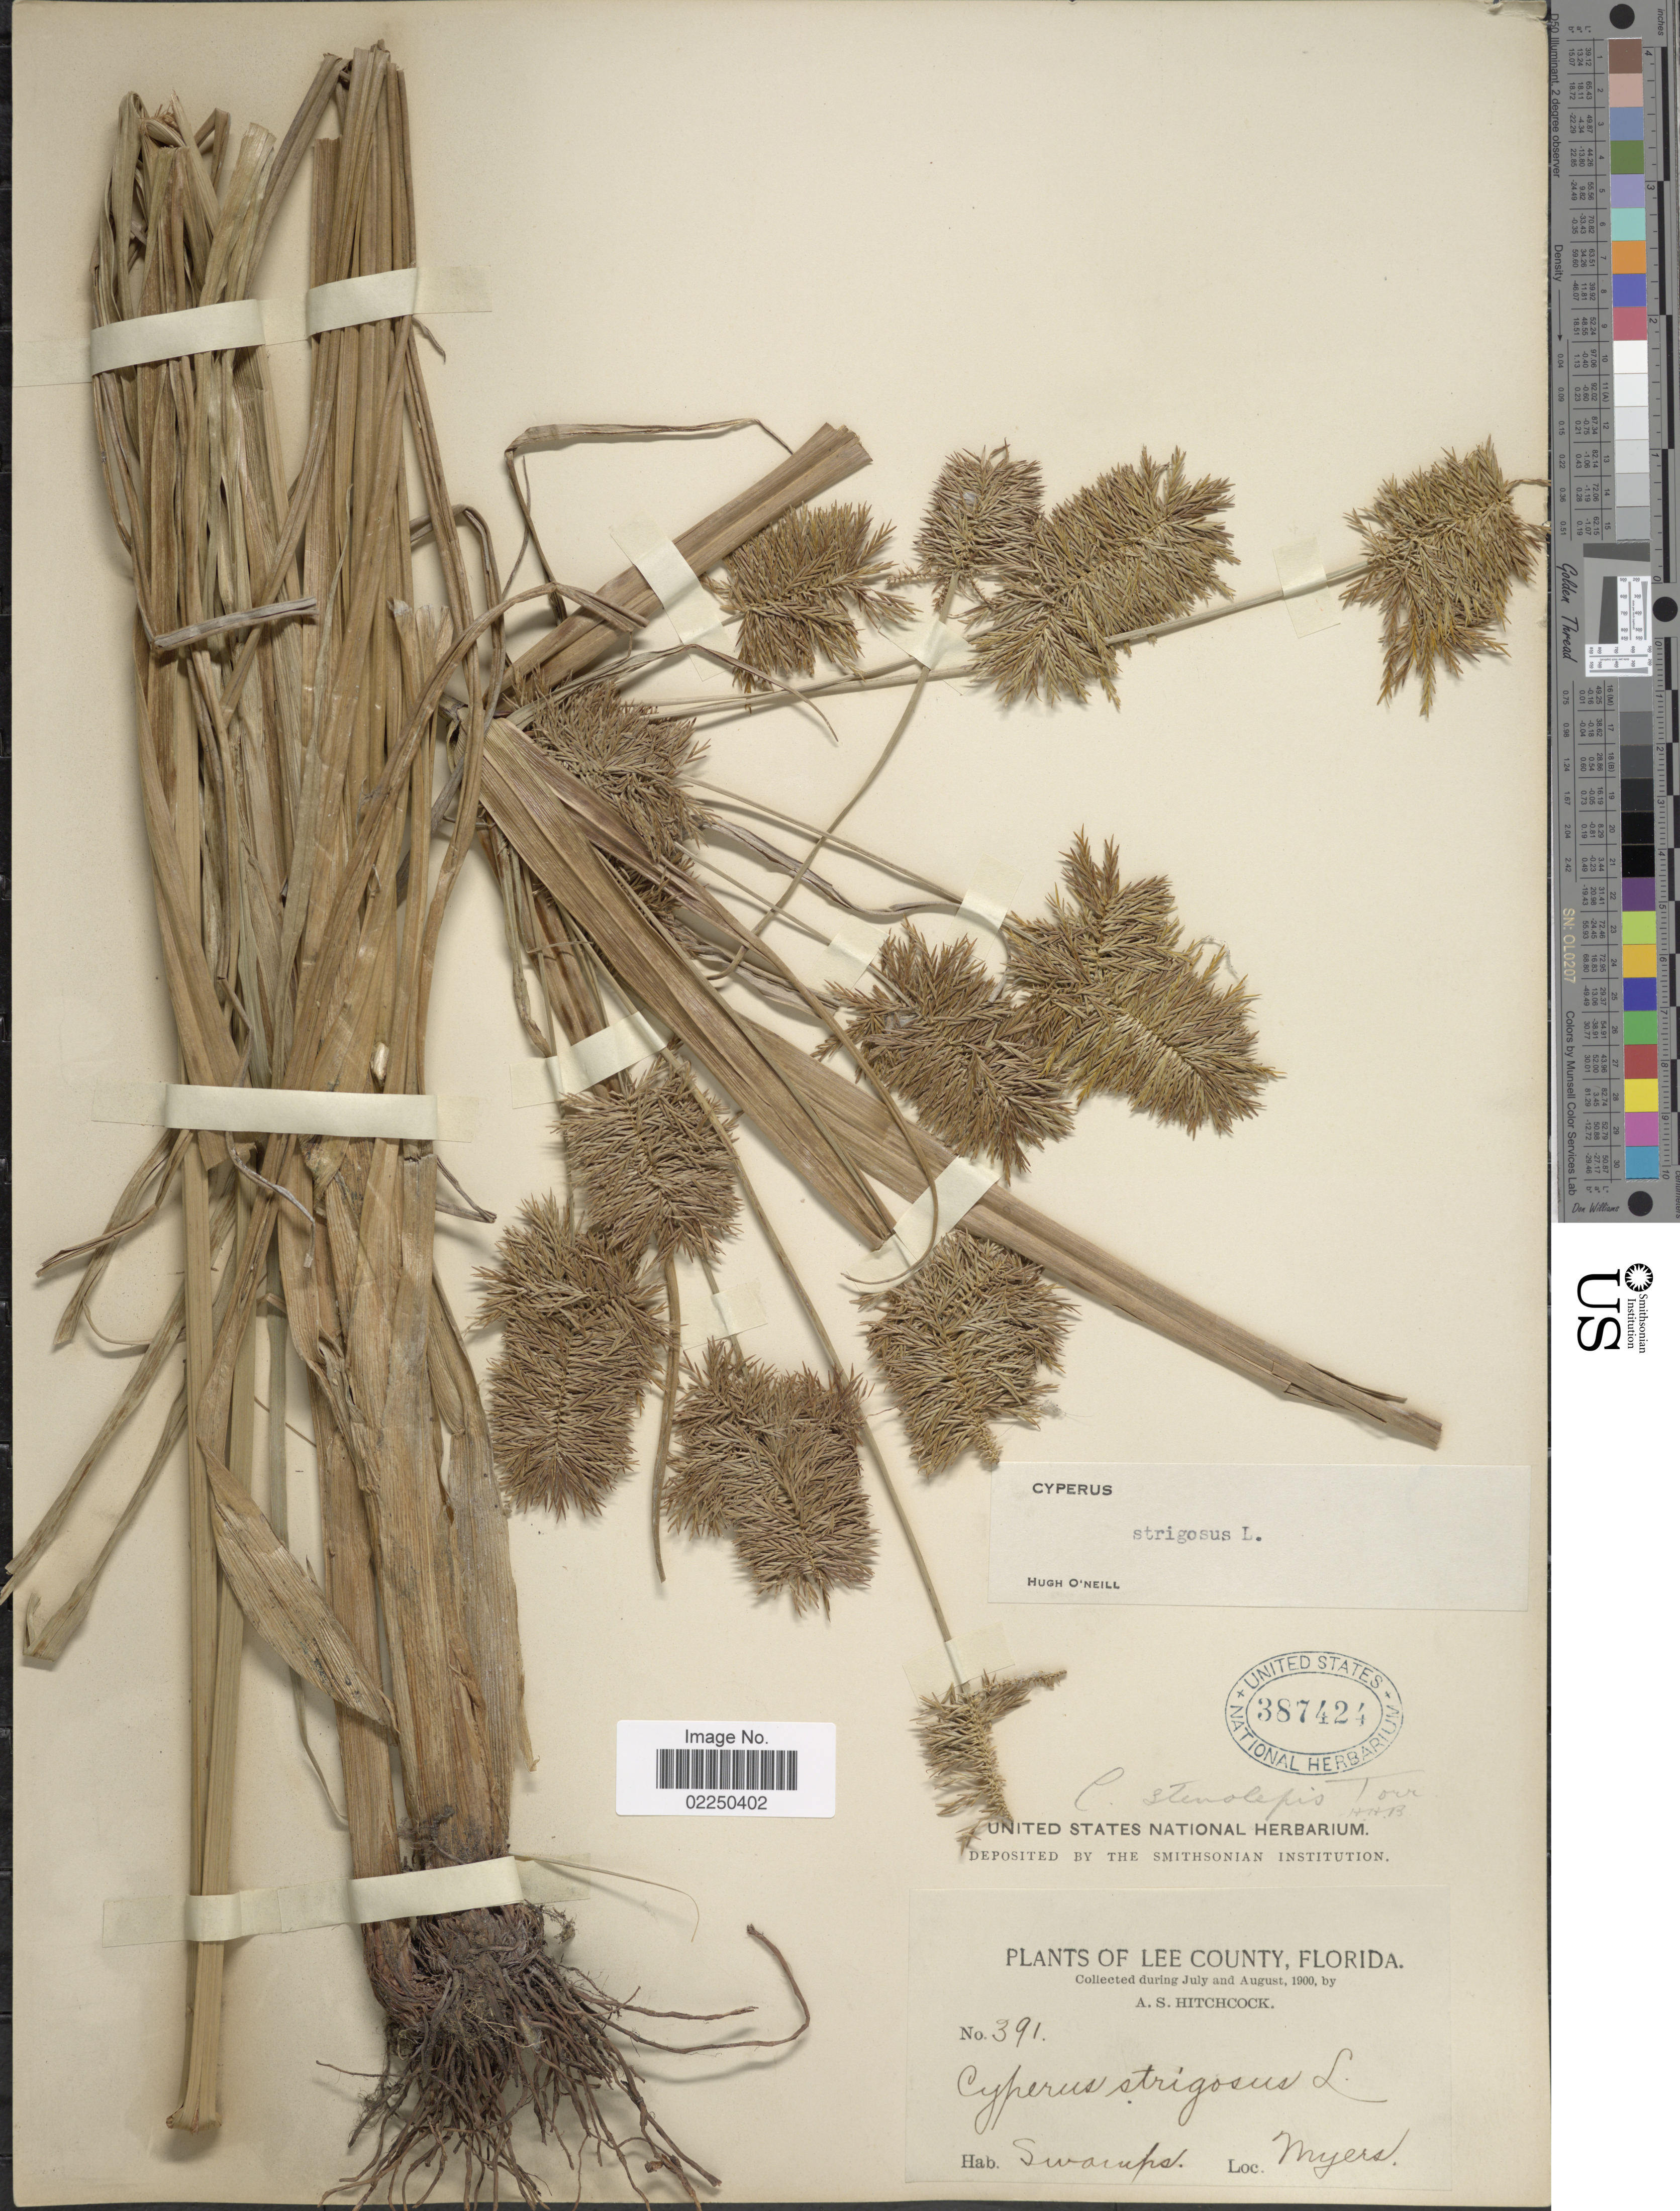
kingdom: Plantae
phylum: Tracheophyta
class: Liliopsida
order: Poales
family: Cyperaceae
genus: Cyperus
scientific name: Cyperus strigosus var. stenolepis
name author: (Torr.) Kük.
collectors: A. S. Hitchcock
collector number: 391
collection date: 1900-07/1900-08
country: United States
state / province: Florida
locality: Lee County, swamps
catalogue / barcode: US 387424